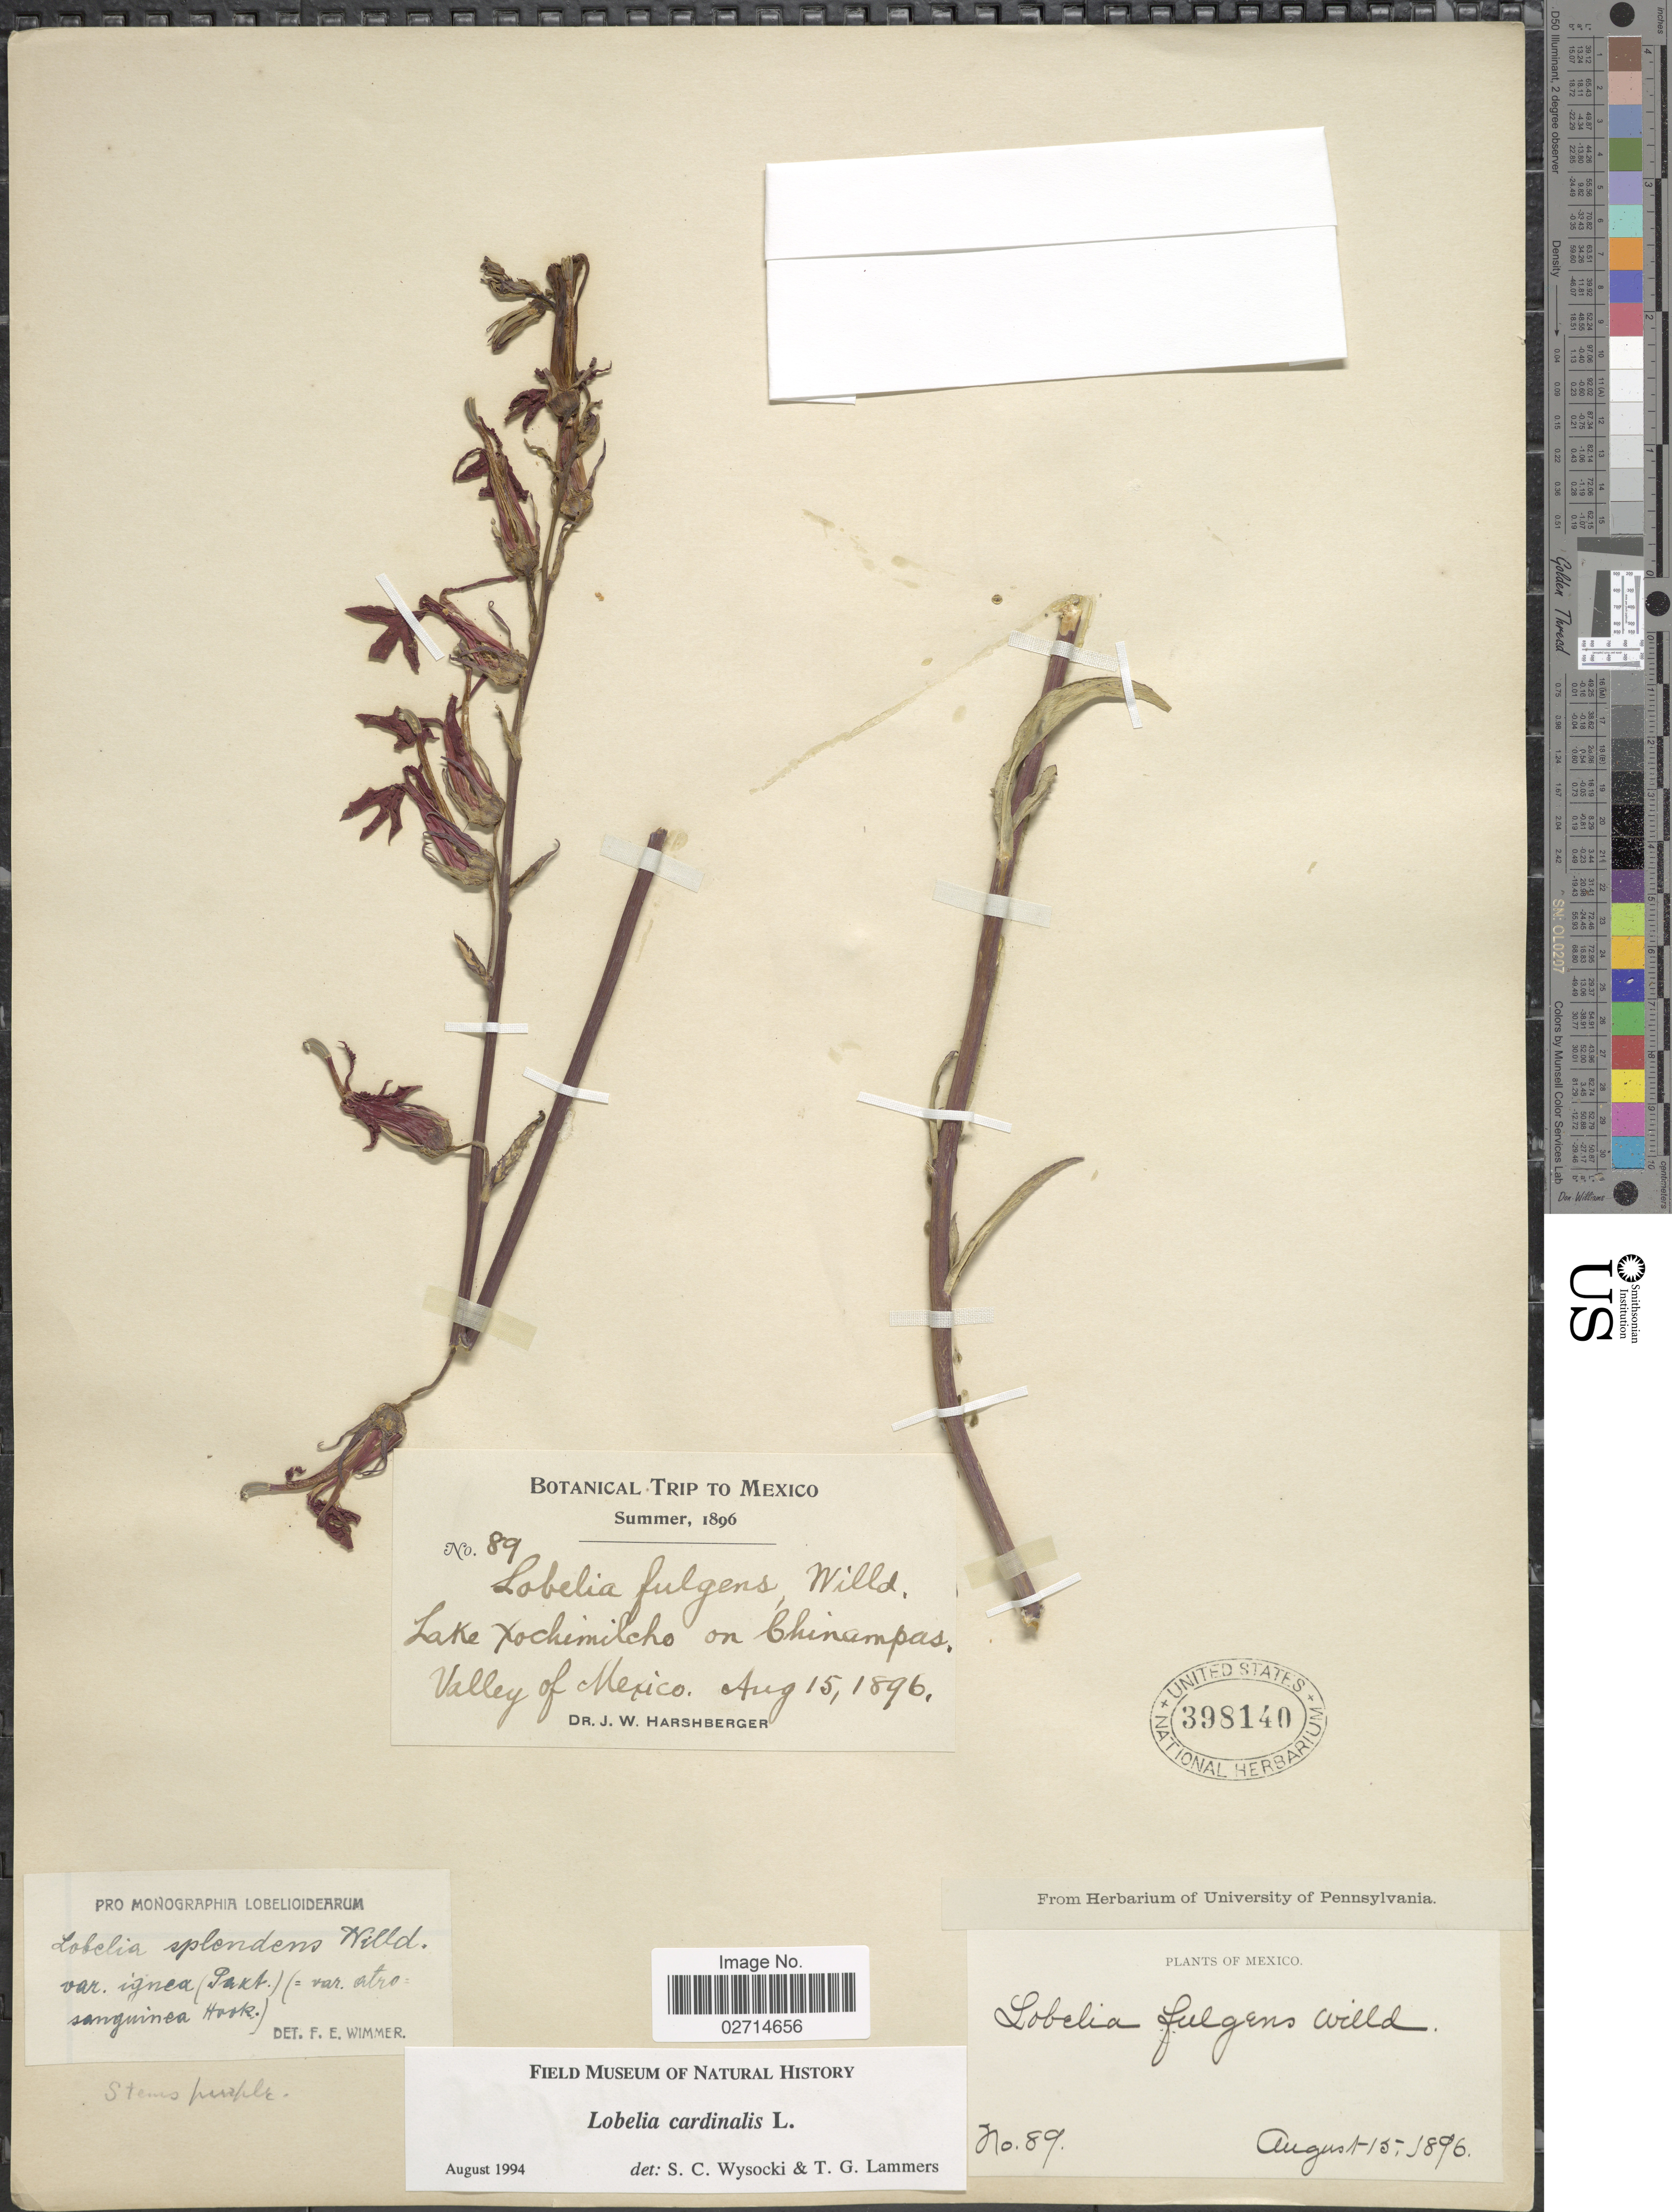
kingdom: Plantae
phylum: Tracheophyta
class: Magnoliopsida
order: Asterales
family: Campanulaceae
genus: Lobelia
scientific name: Lobelia cardinalis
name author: L.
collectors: J. W. Harshberger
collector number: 89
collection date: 1896-08-15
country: Mexico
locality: Lake Xochimilcho on Chinampas, Valley of Mexico,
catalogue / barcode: US 398140